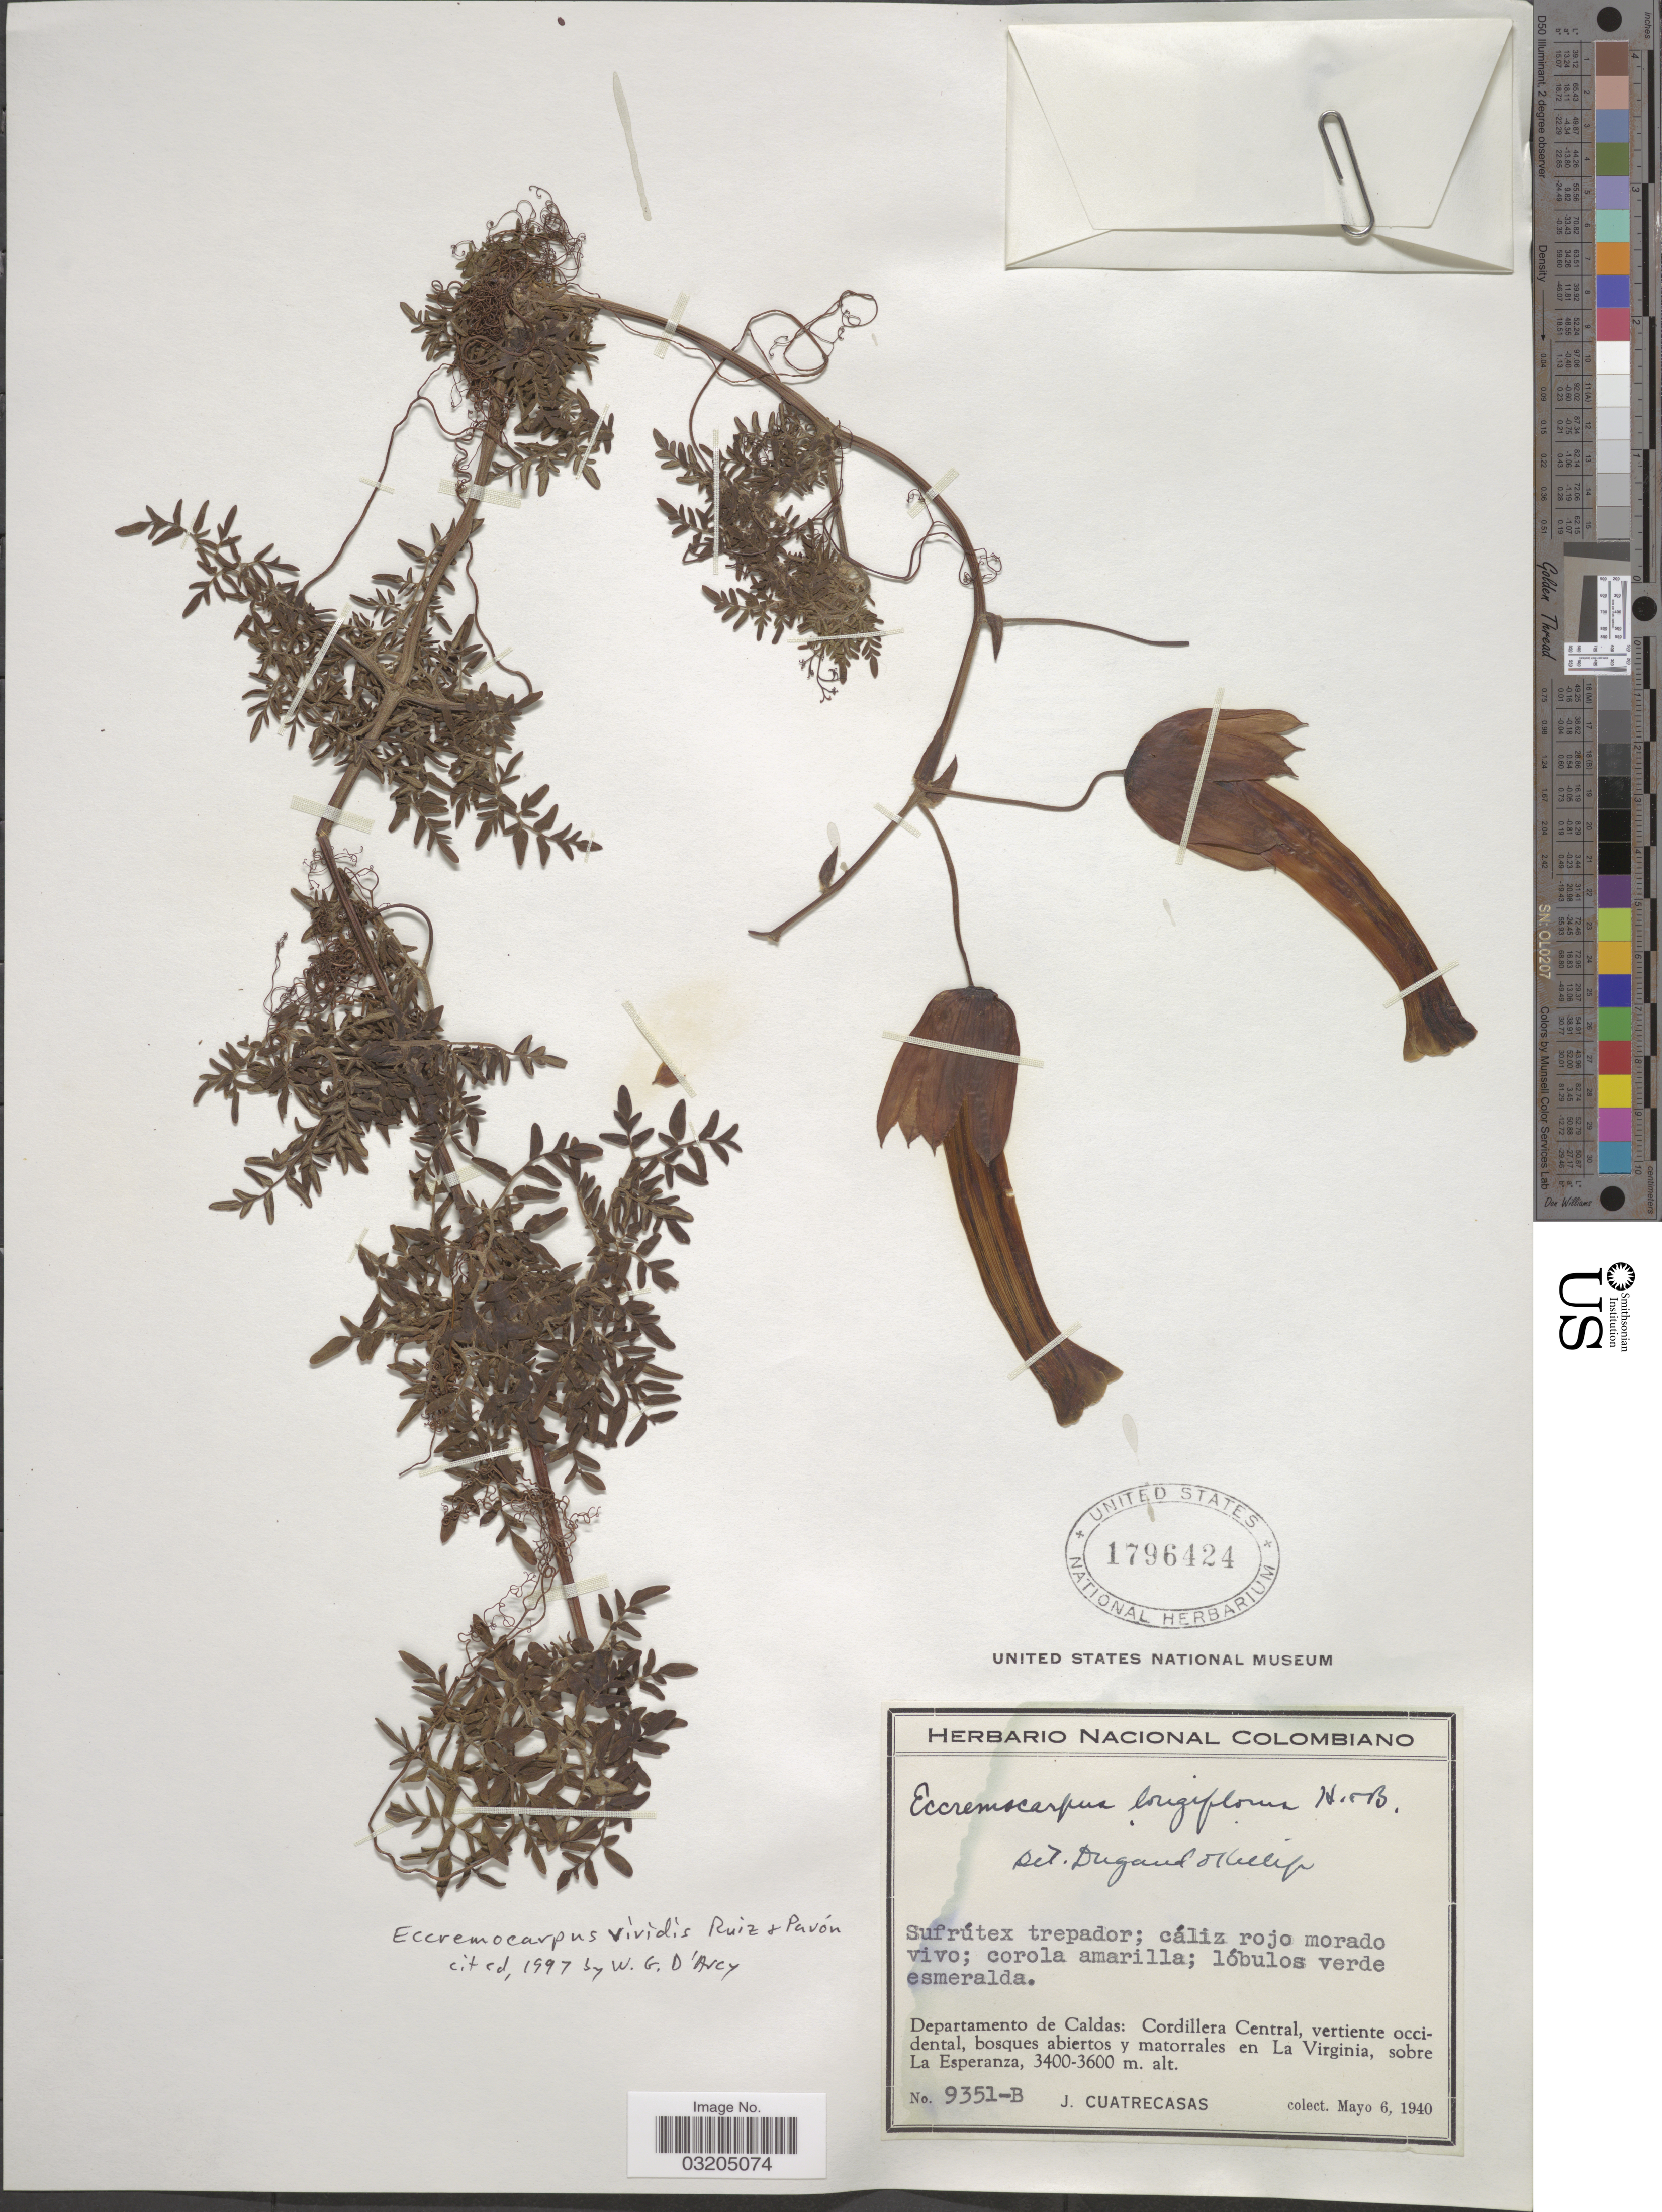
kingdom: Plantae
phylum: Tracheophyta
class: Magnoliopsida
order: Lamiales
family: Bignoniaceae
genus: Eccremocarpus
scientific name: Eccremocarpus viridis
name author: Ruiz & Pav.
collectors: J. Cuatrecasas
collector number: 9351-B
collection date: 1940-05-06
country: Colombia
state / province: Caldas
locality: Departamento de Caldas: Codrillera Central, vertiente occidental, bosques abiertos y matorrales en La Virginia, sobre La Esperanza.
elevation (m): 3400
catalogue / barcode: US 1796424